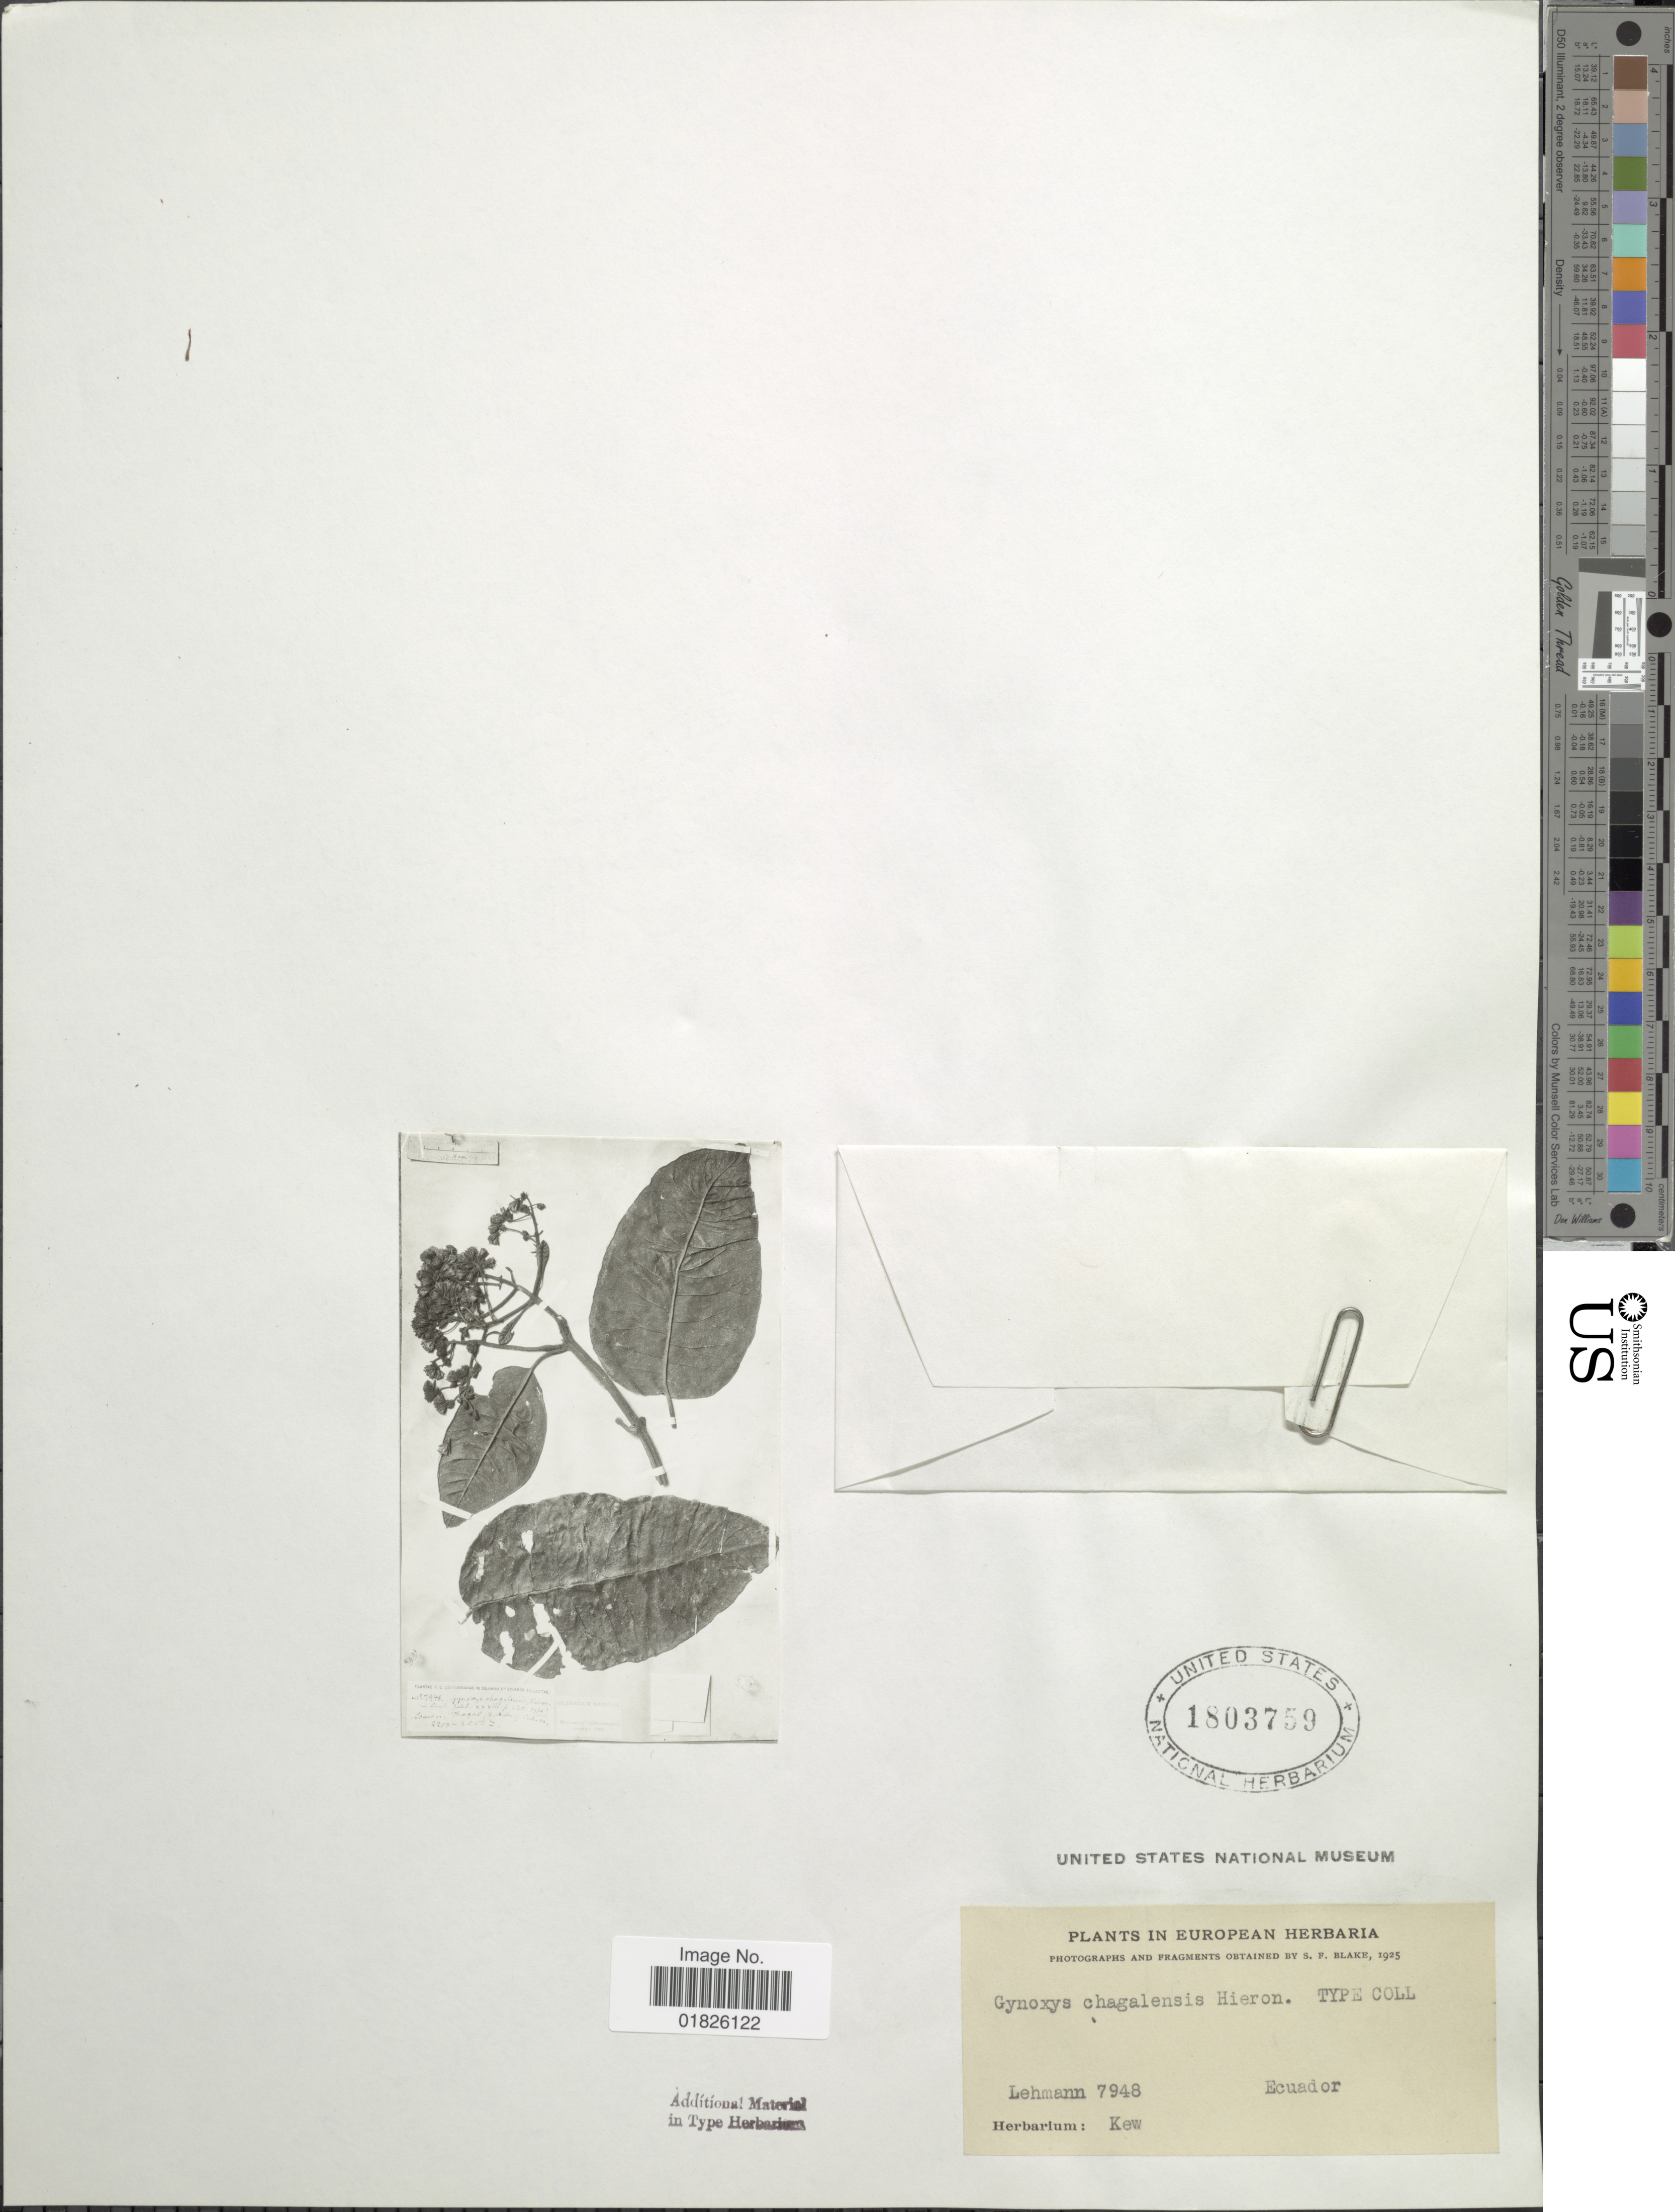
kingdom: Plantae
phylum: Tracheophyta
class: Magnoliopsida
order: Asterales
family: Asteraceae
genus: Gynoxys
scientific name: Gynoxys chagalensis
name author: Hieron.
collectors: -. Lehmann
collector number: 7948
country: Ecuador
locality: Chagal W. Andes of Cutuca. [interpreted]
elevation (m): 671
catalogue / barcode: US 1803759